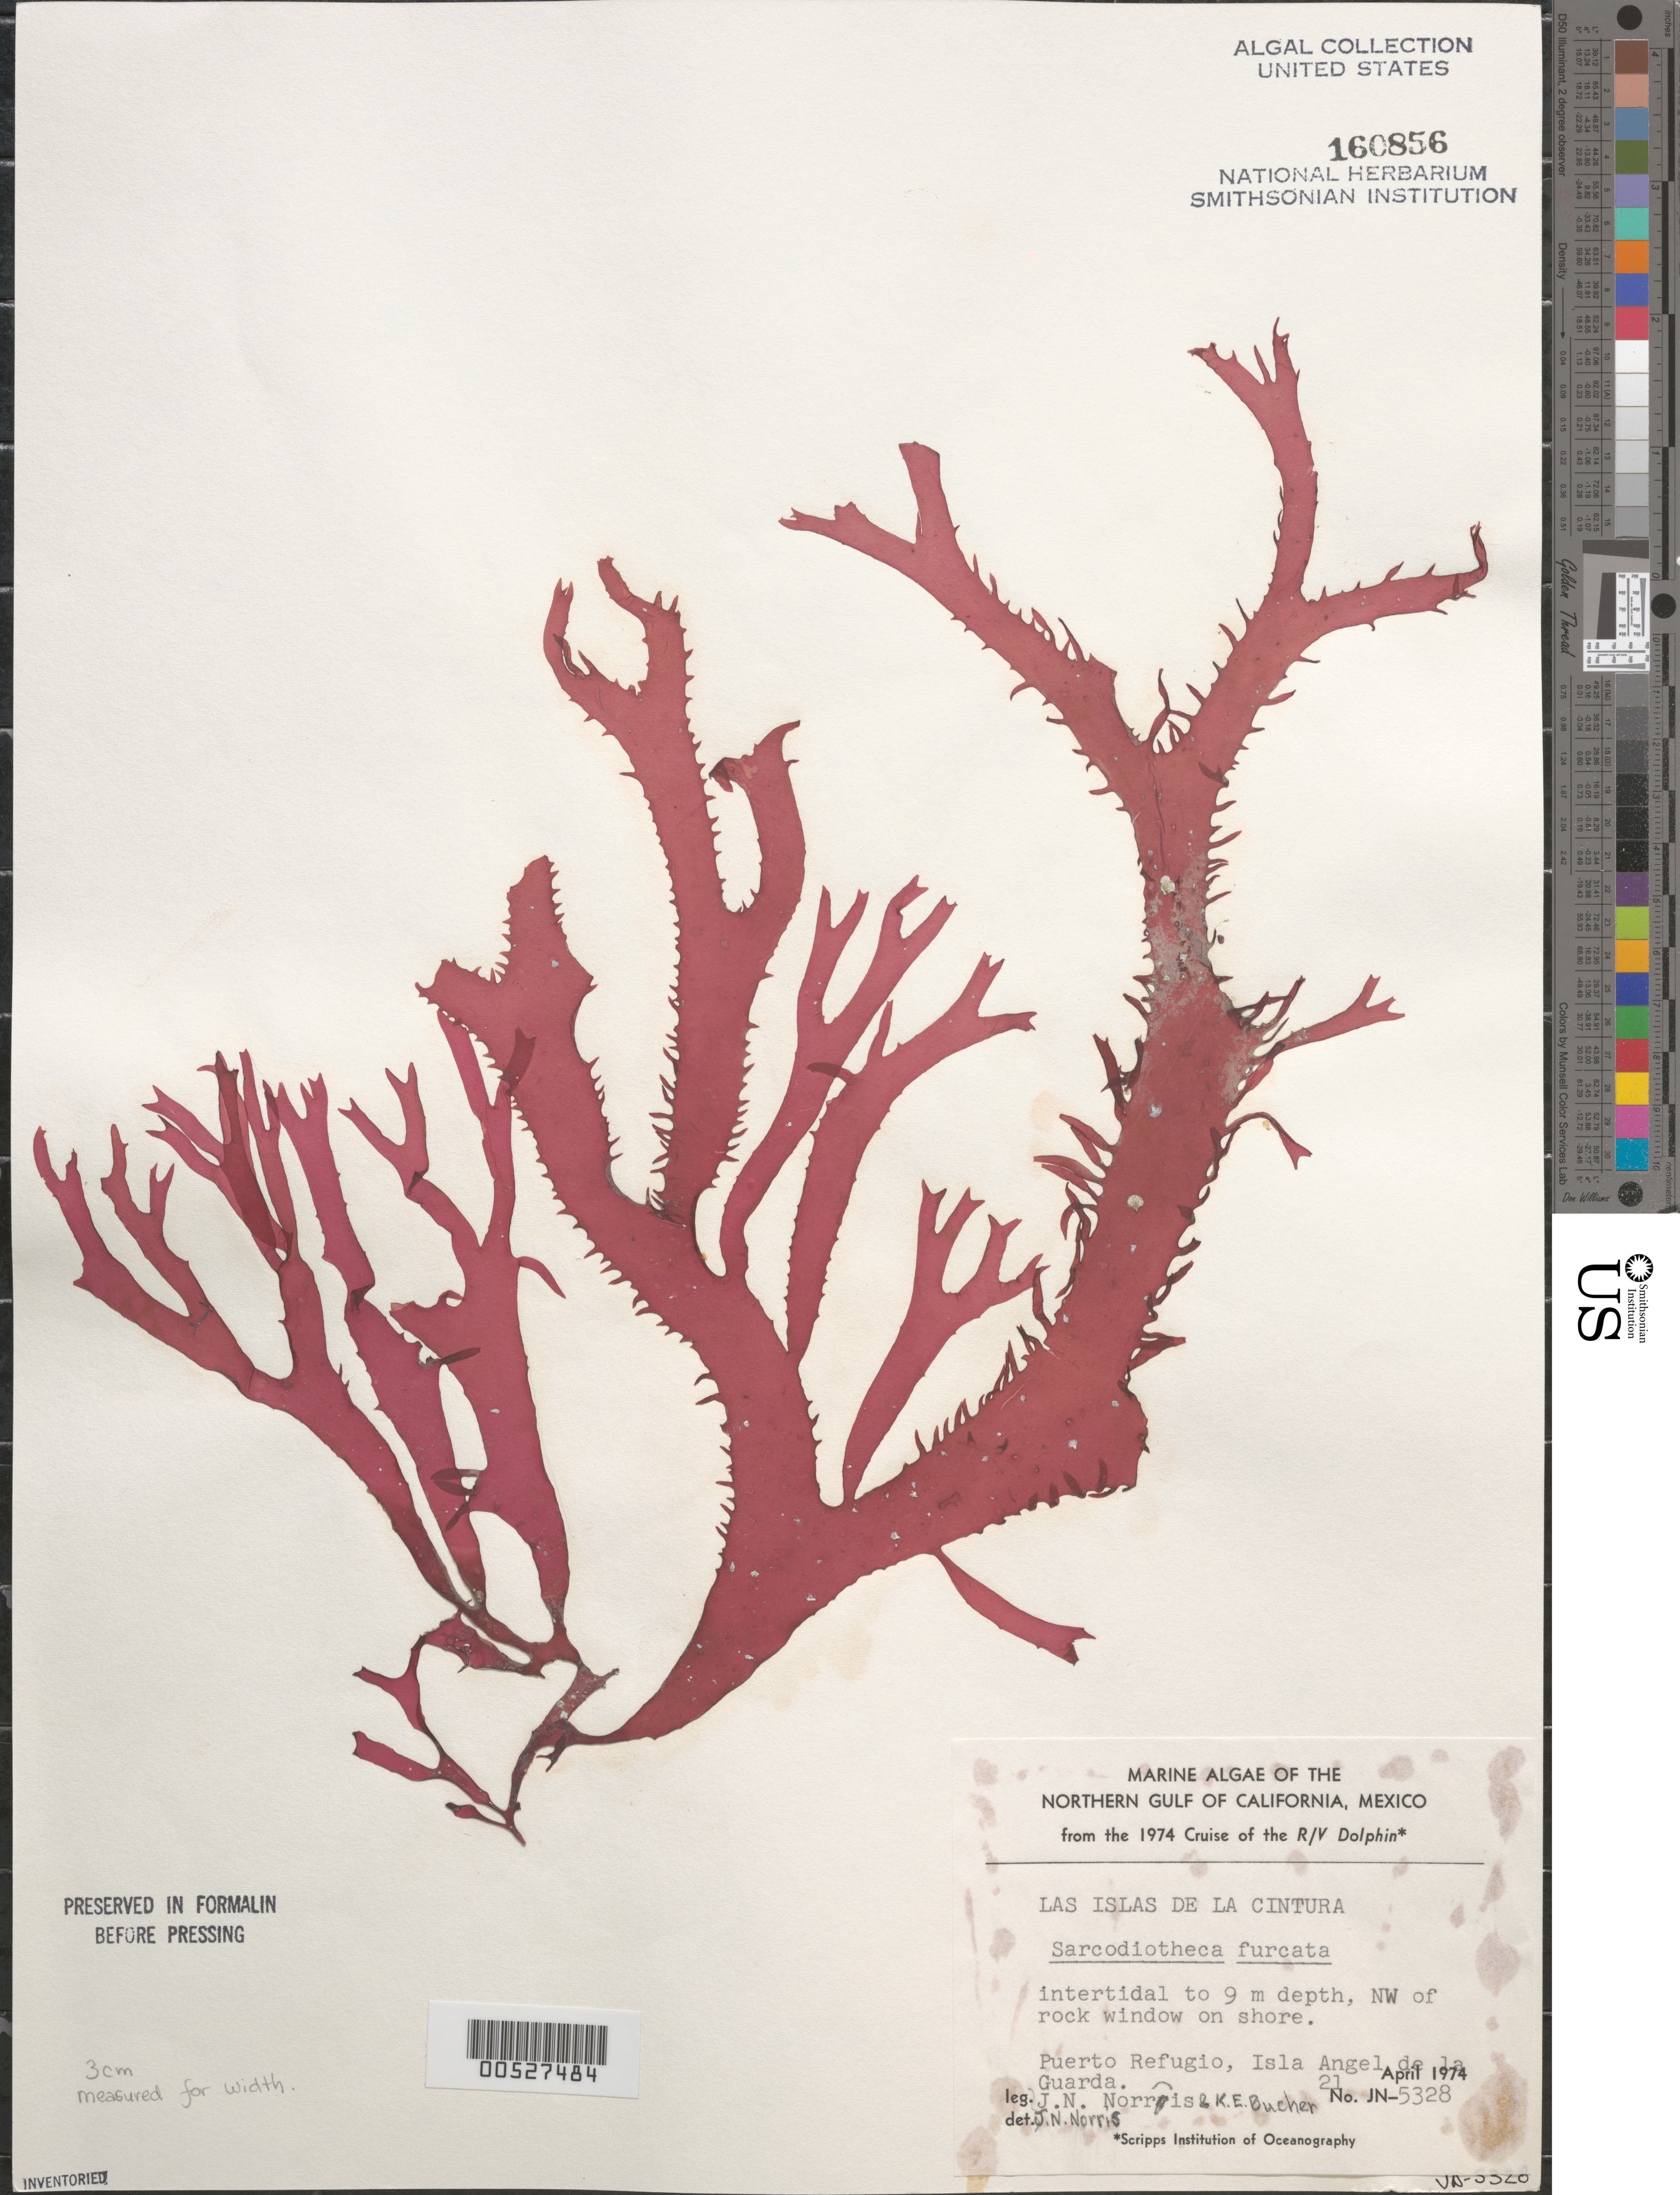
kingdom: Plantae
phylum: Rhodophyta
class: Florideophyceae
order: Gigartinales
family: Solieriaceae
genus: Sarcodiotheca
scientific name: Sarcodiotheca furcata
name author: (Setch. & N.L. Gardner) Kylin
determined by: Norris, James N.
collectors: J. N. Norris & K. E. Bucher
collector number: JN-5328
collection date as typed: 21 Apr 1974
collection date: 1974-04-21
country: Mexico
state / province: Baja California Norte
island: Isla Angel de la Guarda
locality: Puerto Refugio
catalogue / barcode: US 160856